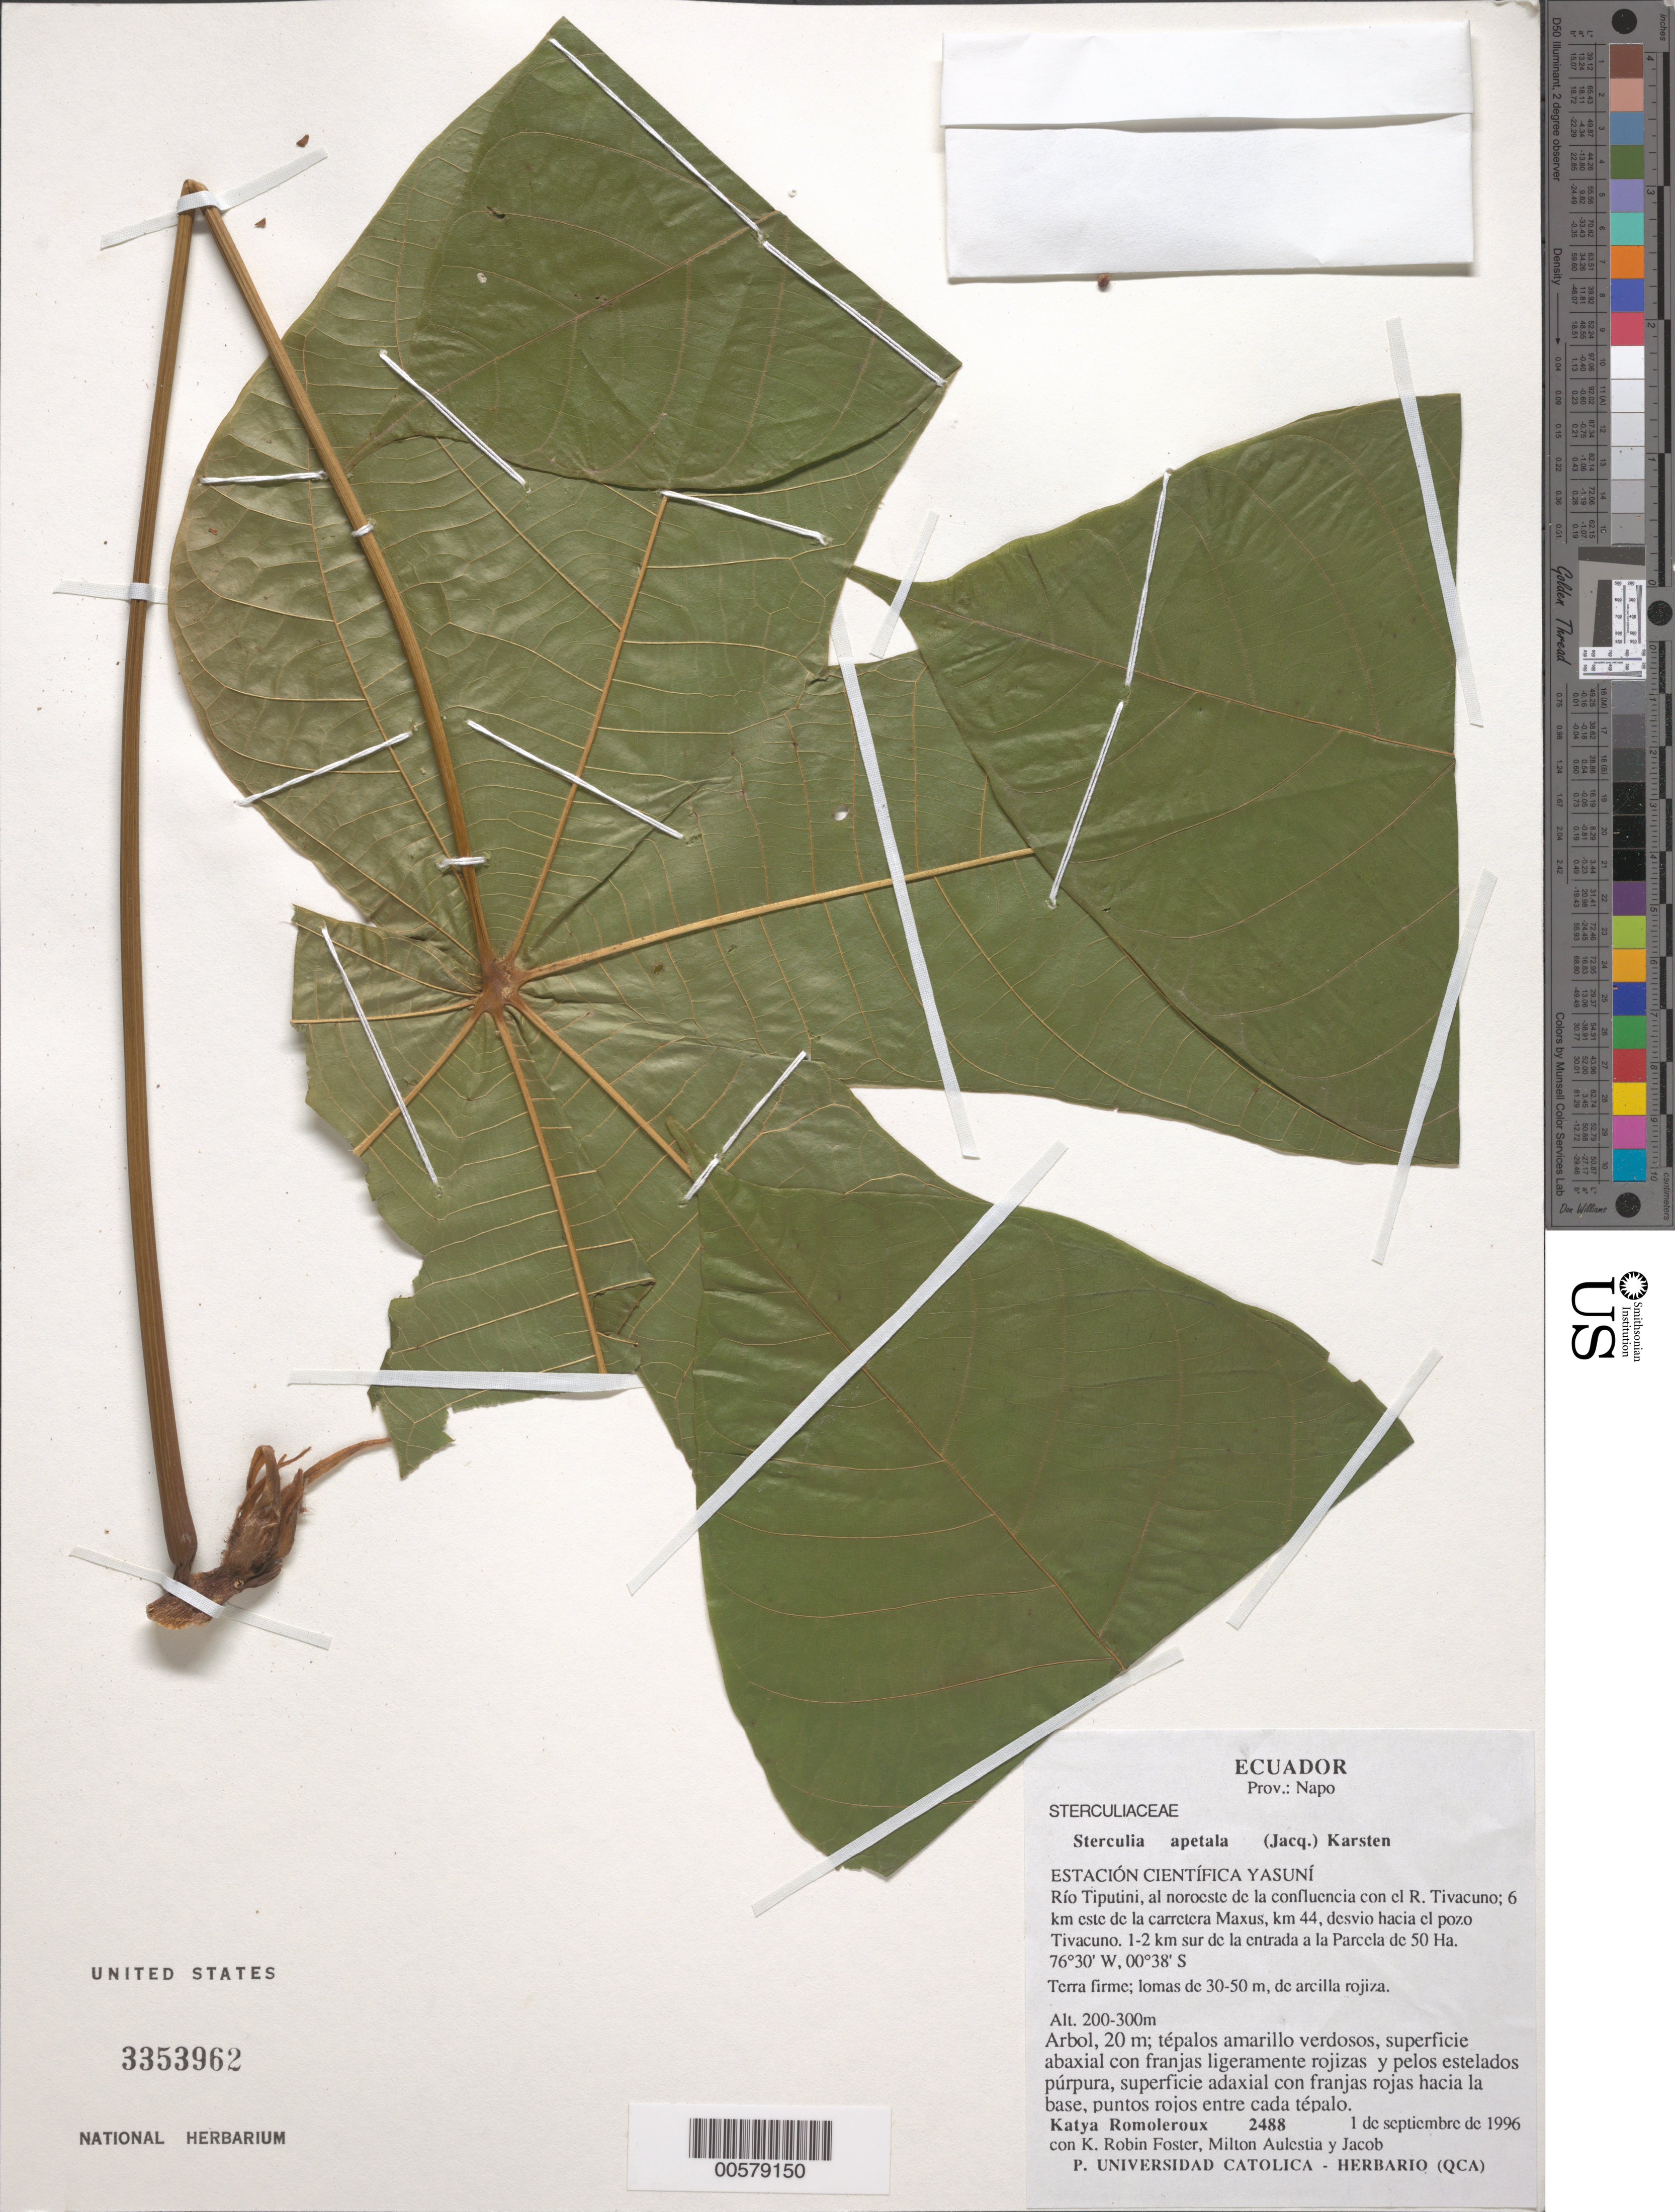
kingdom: Plantae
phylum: Tracheophyta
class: Magnoliopsida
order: Malvales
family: Malvaceae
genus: Sterculia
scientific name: Sterculia apetala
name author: (Jacq.) H. Karst.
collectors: K. Romoleroux, K. Foster, M. Aulestia & -. Jacob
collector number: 2488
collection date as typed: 01 Sep 1996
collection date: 1996-09-01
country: Ecuador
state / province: Napo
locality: Estación Científica Yasuní, Río Tiputini, al NEde la confluencia con el River Tivacuno, 6 km E de la Carretera MAxus, km 44, desvio Hacia el pozo Tivacuno, 1-2 km S de la Entrada a la entrada Parcela de 50 Ha.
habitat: Terra firme, lomas de 30-50 m, de arcilla rojiza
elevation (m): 200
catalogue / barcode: US 3353962